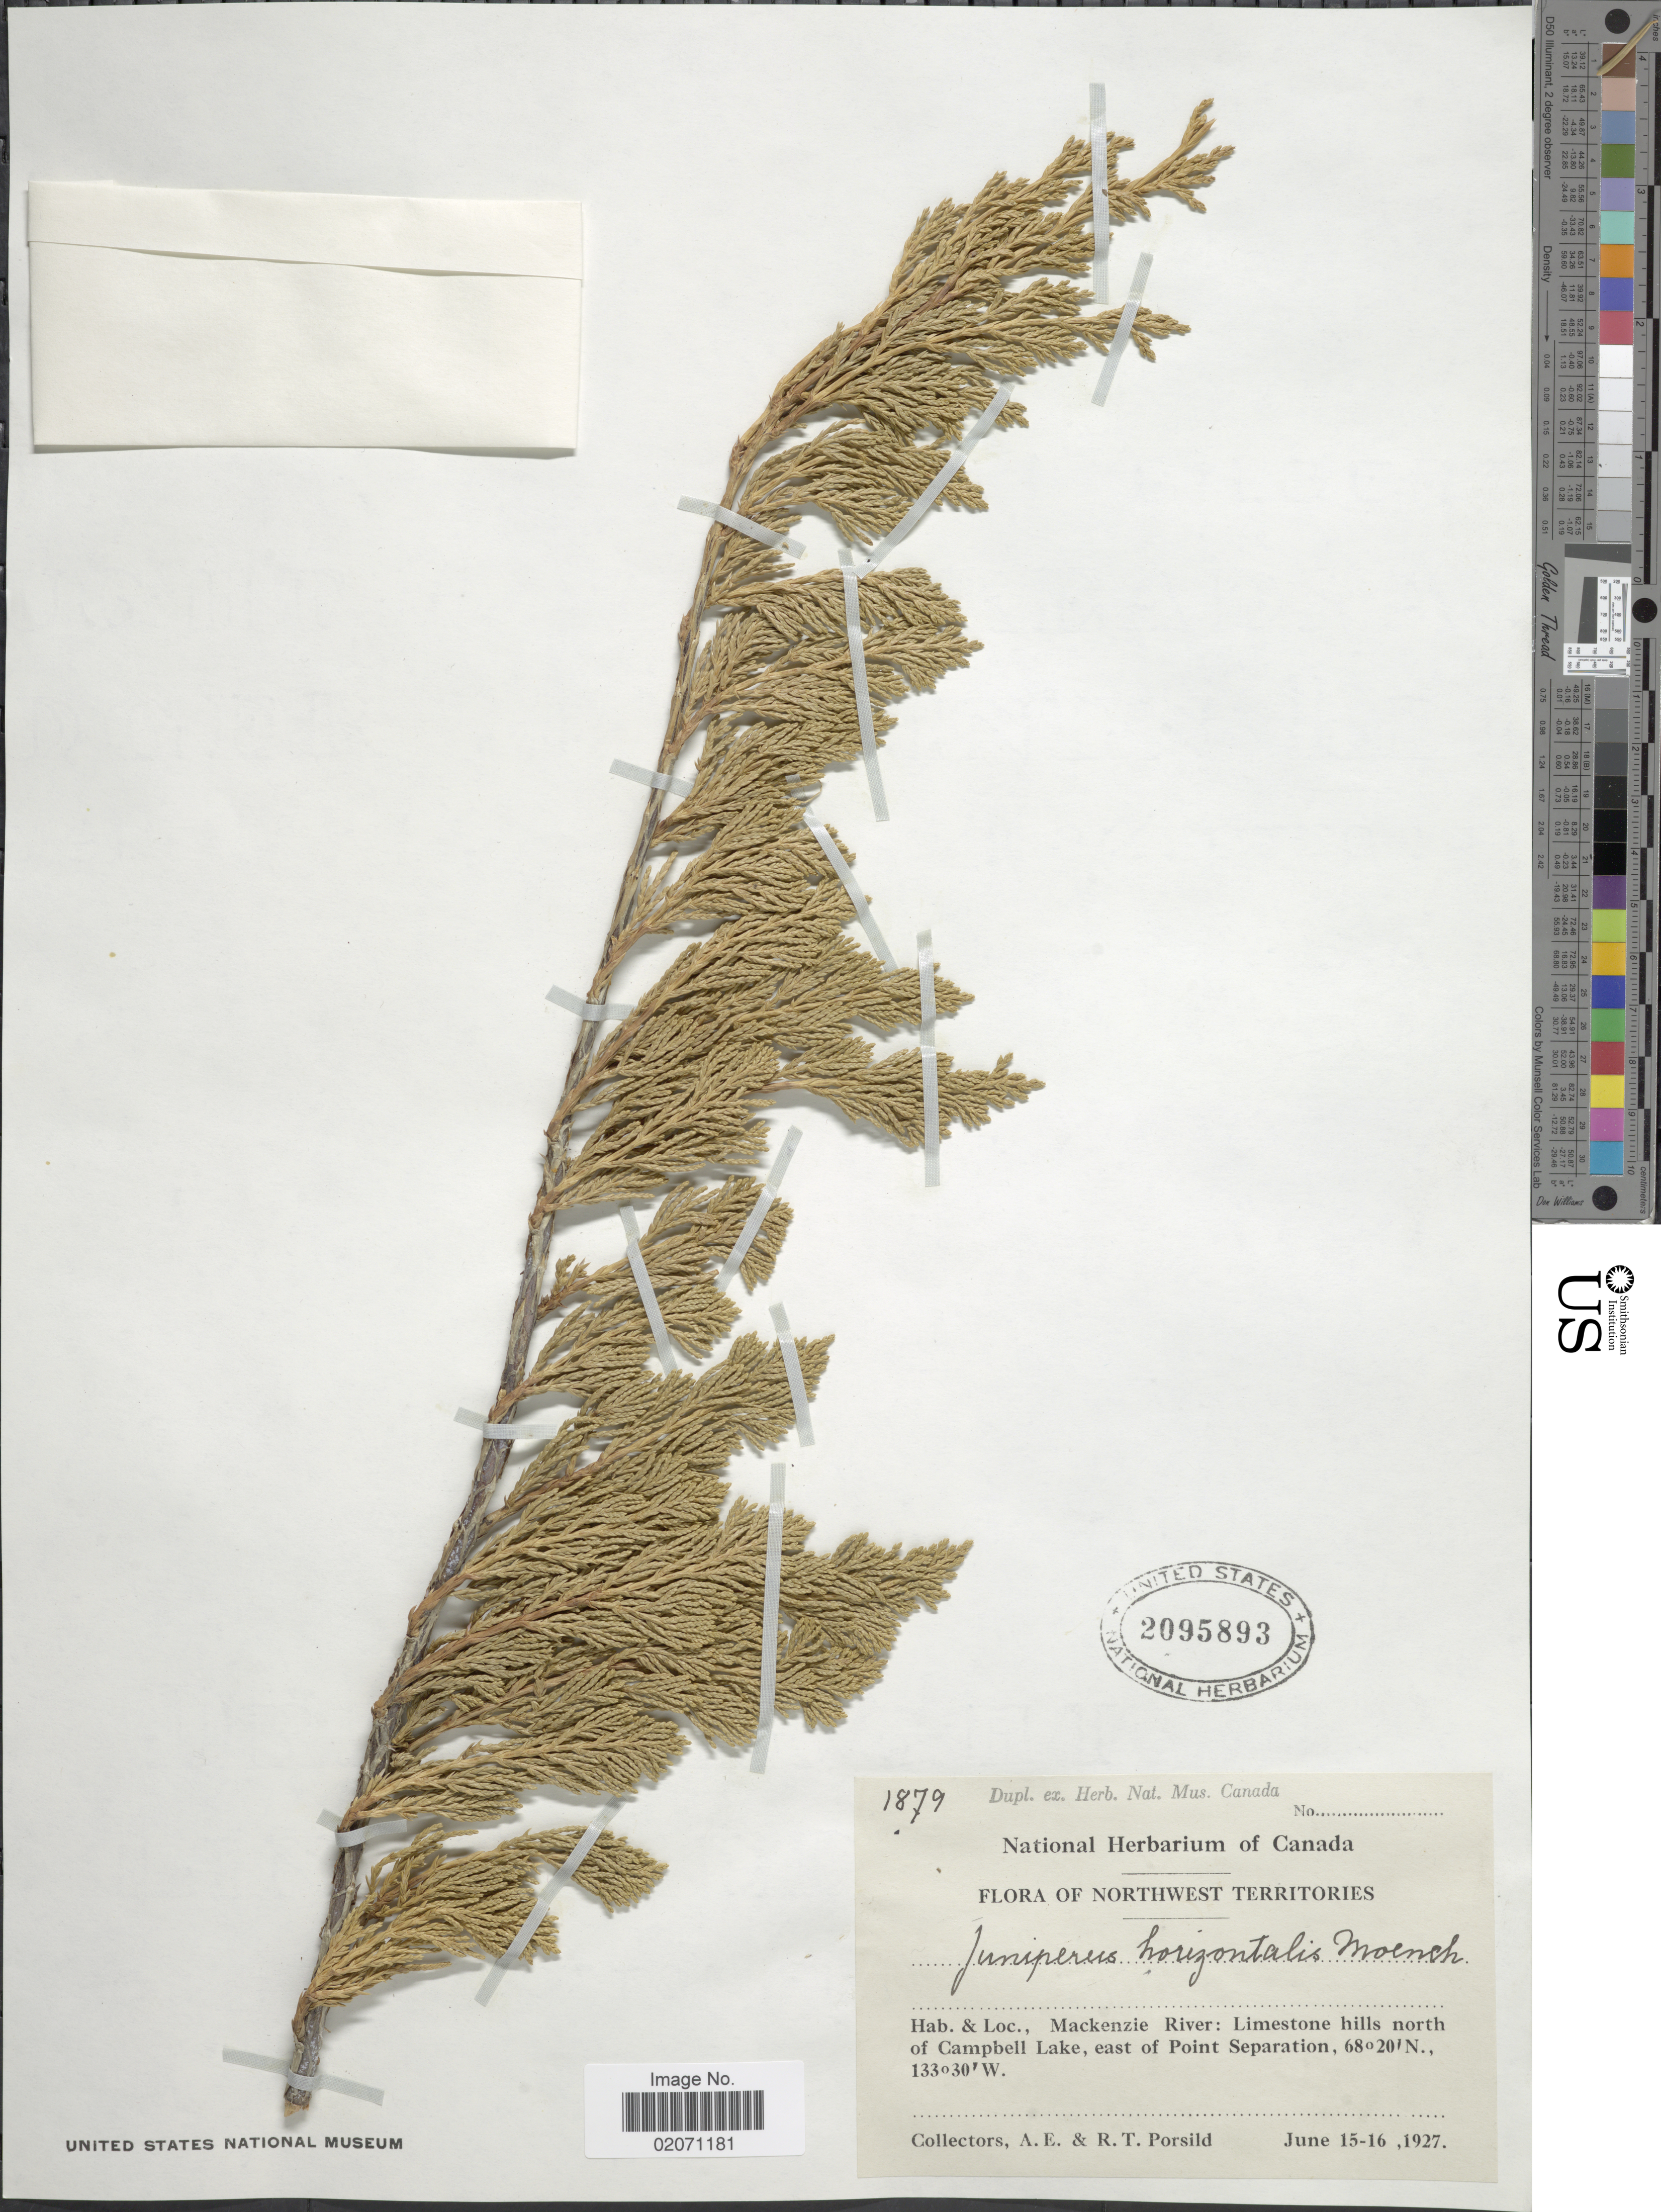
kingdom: Plantae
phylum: Tracheophyta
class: Pinopsida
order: Pinales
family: Cupressaceae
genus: Juniperus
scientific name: Juniperus horizontalis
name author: Moench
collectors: A. E. Porsild & R. T. Porsild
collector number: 1879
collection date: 1927-06-15/1927-06-16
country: Canada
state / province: Northwest Territories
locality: Mackenzie River: Limestone hills north of Campbell Lake, east of Point Separation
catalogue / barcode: US 2095893